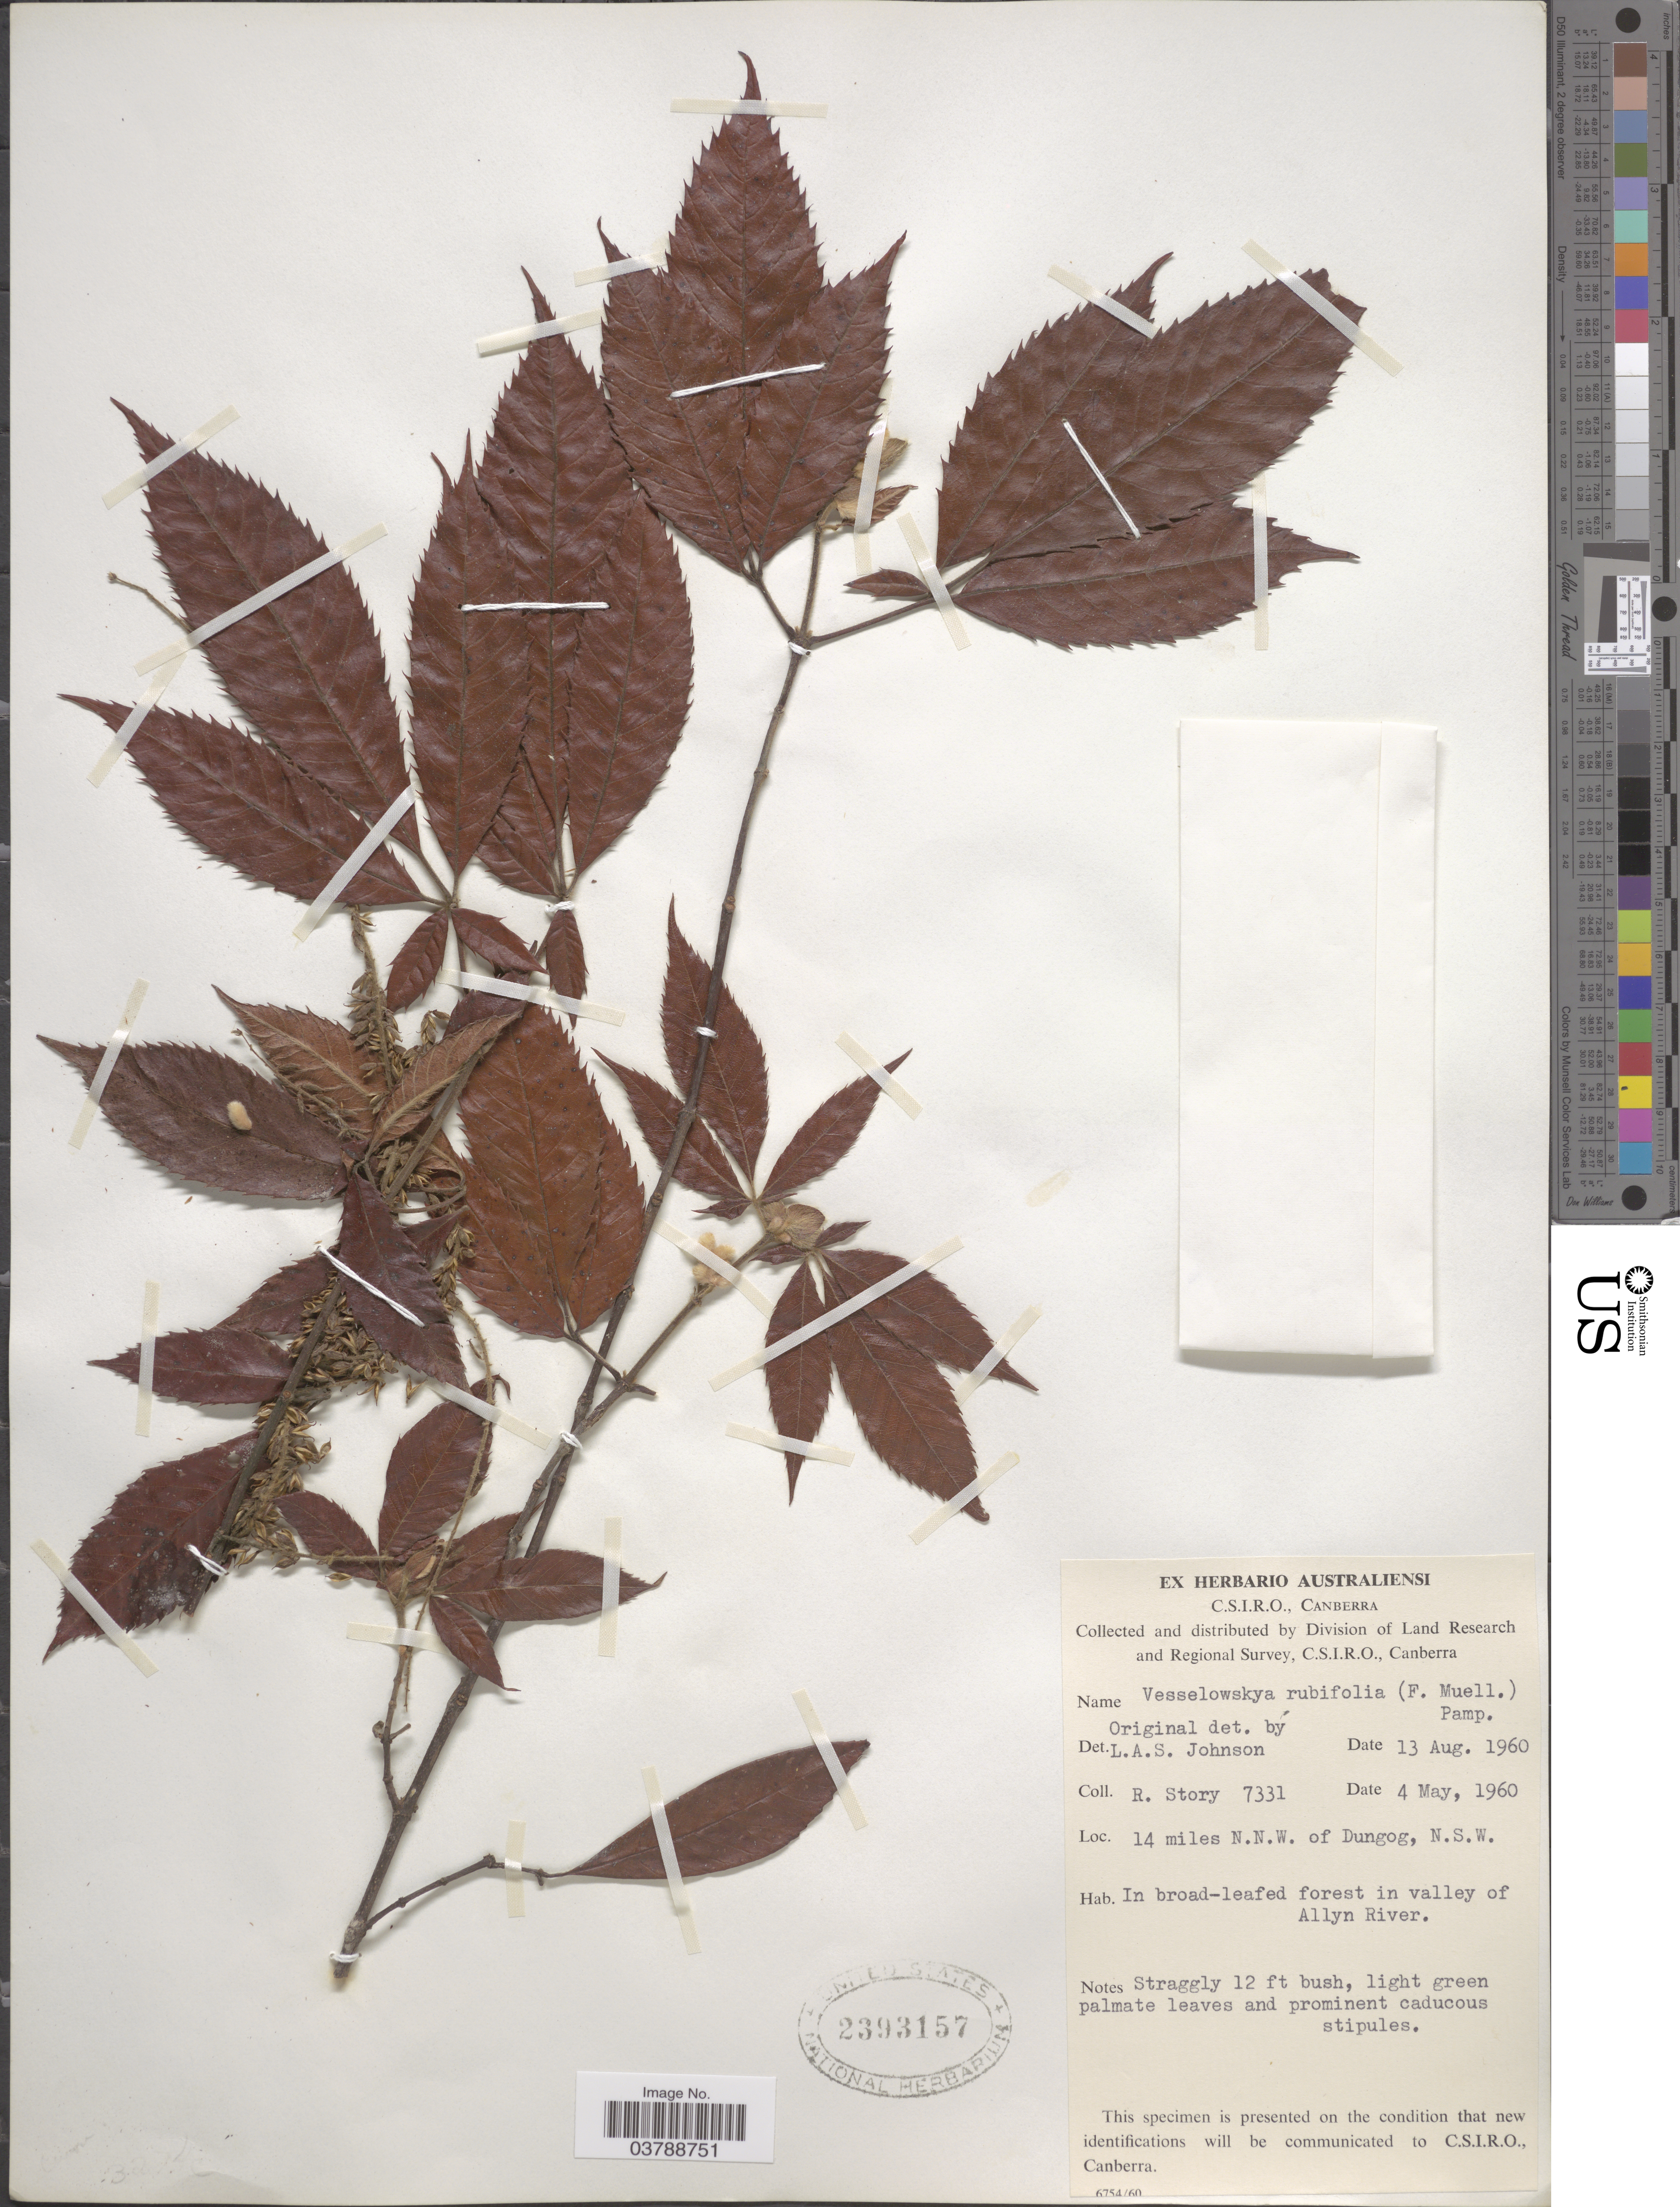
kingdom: Plantae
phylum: Tracheophyta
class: Magnoliopsida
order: Oxalidales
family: Cunoniaceae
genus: Vesselowskya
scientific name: Vesselowskya rubifolia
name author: Pamp.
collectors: R. Story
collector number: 7331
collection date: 1960-05-04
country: Australia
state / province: New South Wales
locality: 14 miles N.N.W. of Dungog.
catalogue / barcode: US 2393157